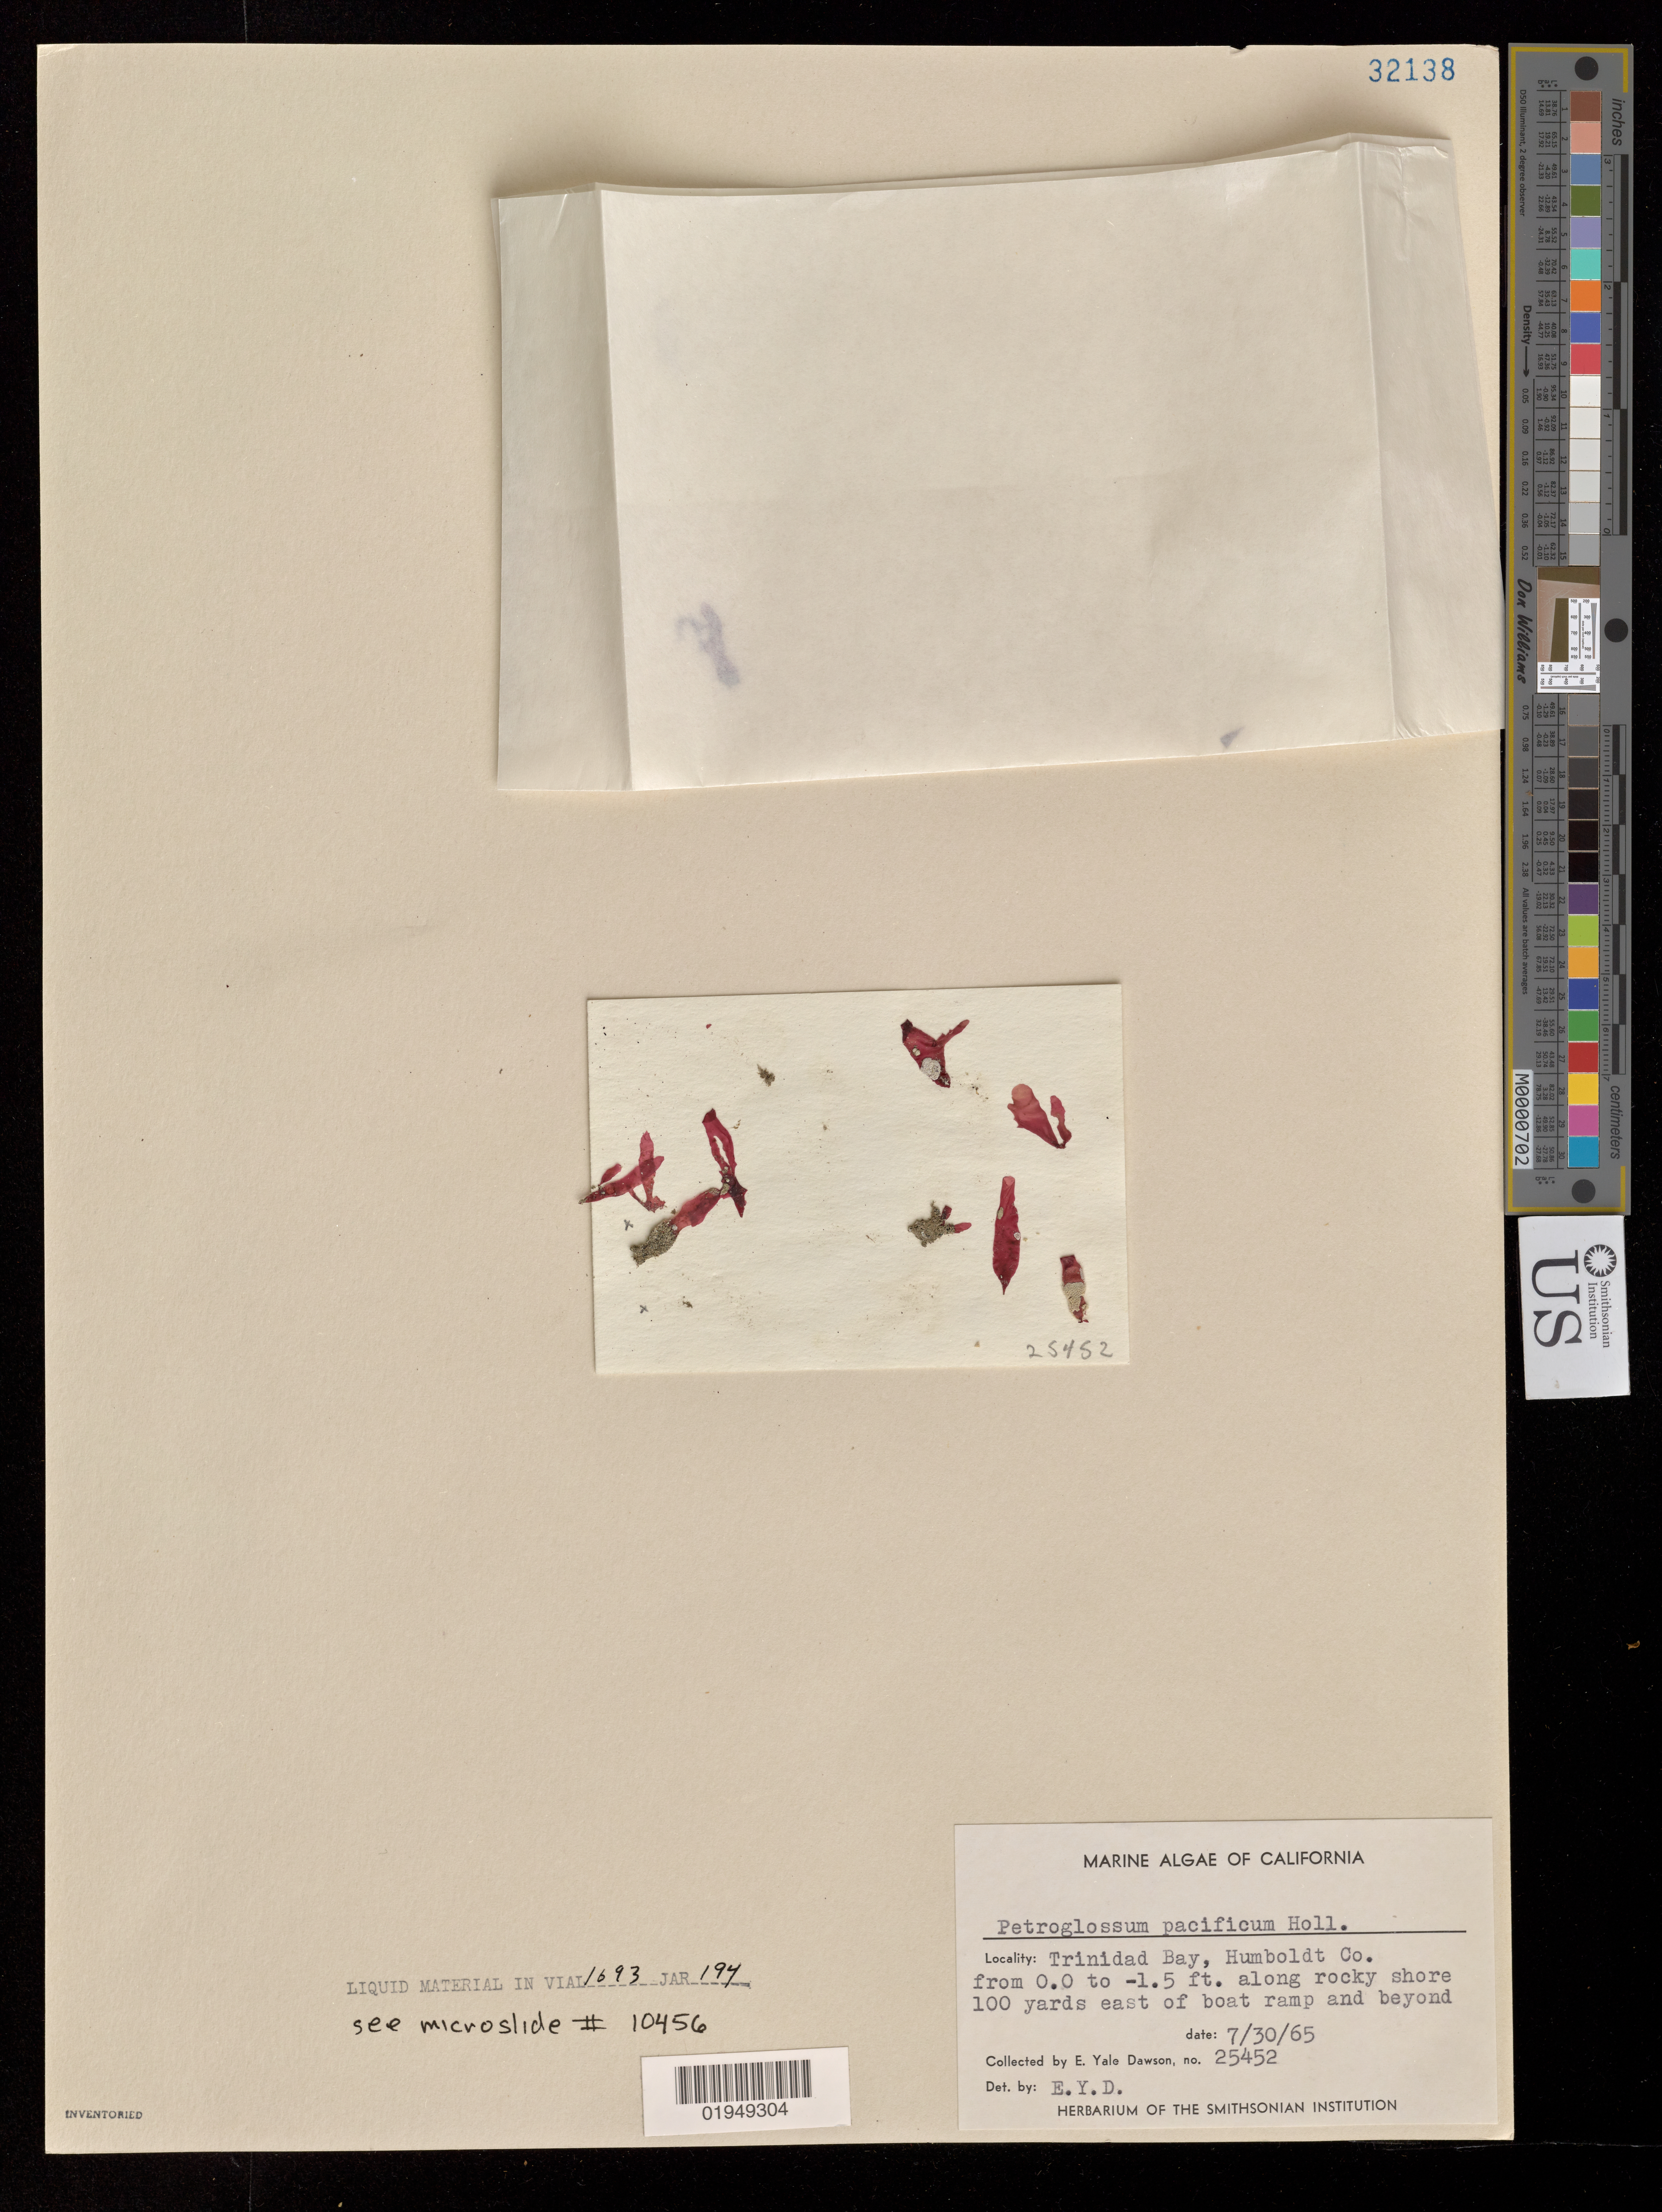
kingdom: Plantae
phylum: Rhodophyta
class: Florideophyceae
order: Gigartinales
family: Phyllophoraceae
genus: Petroglossum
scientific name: Petroglossum pacificum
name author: Hollenb.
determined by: Dawson, E. Y.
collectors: E. Y. Dawson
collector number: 25452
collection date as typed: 30 Jul 1965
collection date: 1965-07-30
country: United States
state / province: California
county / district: Humboldt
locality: Trinidad Bay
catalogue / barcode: US 32138